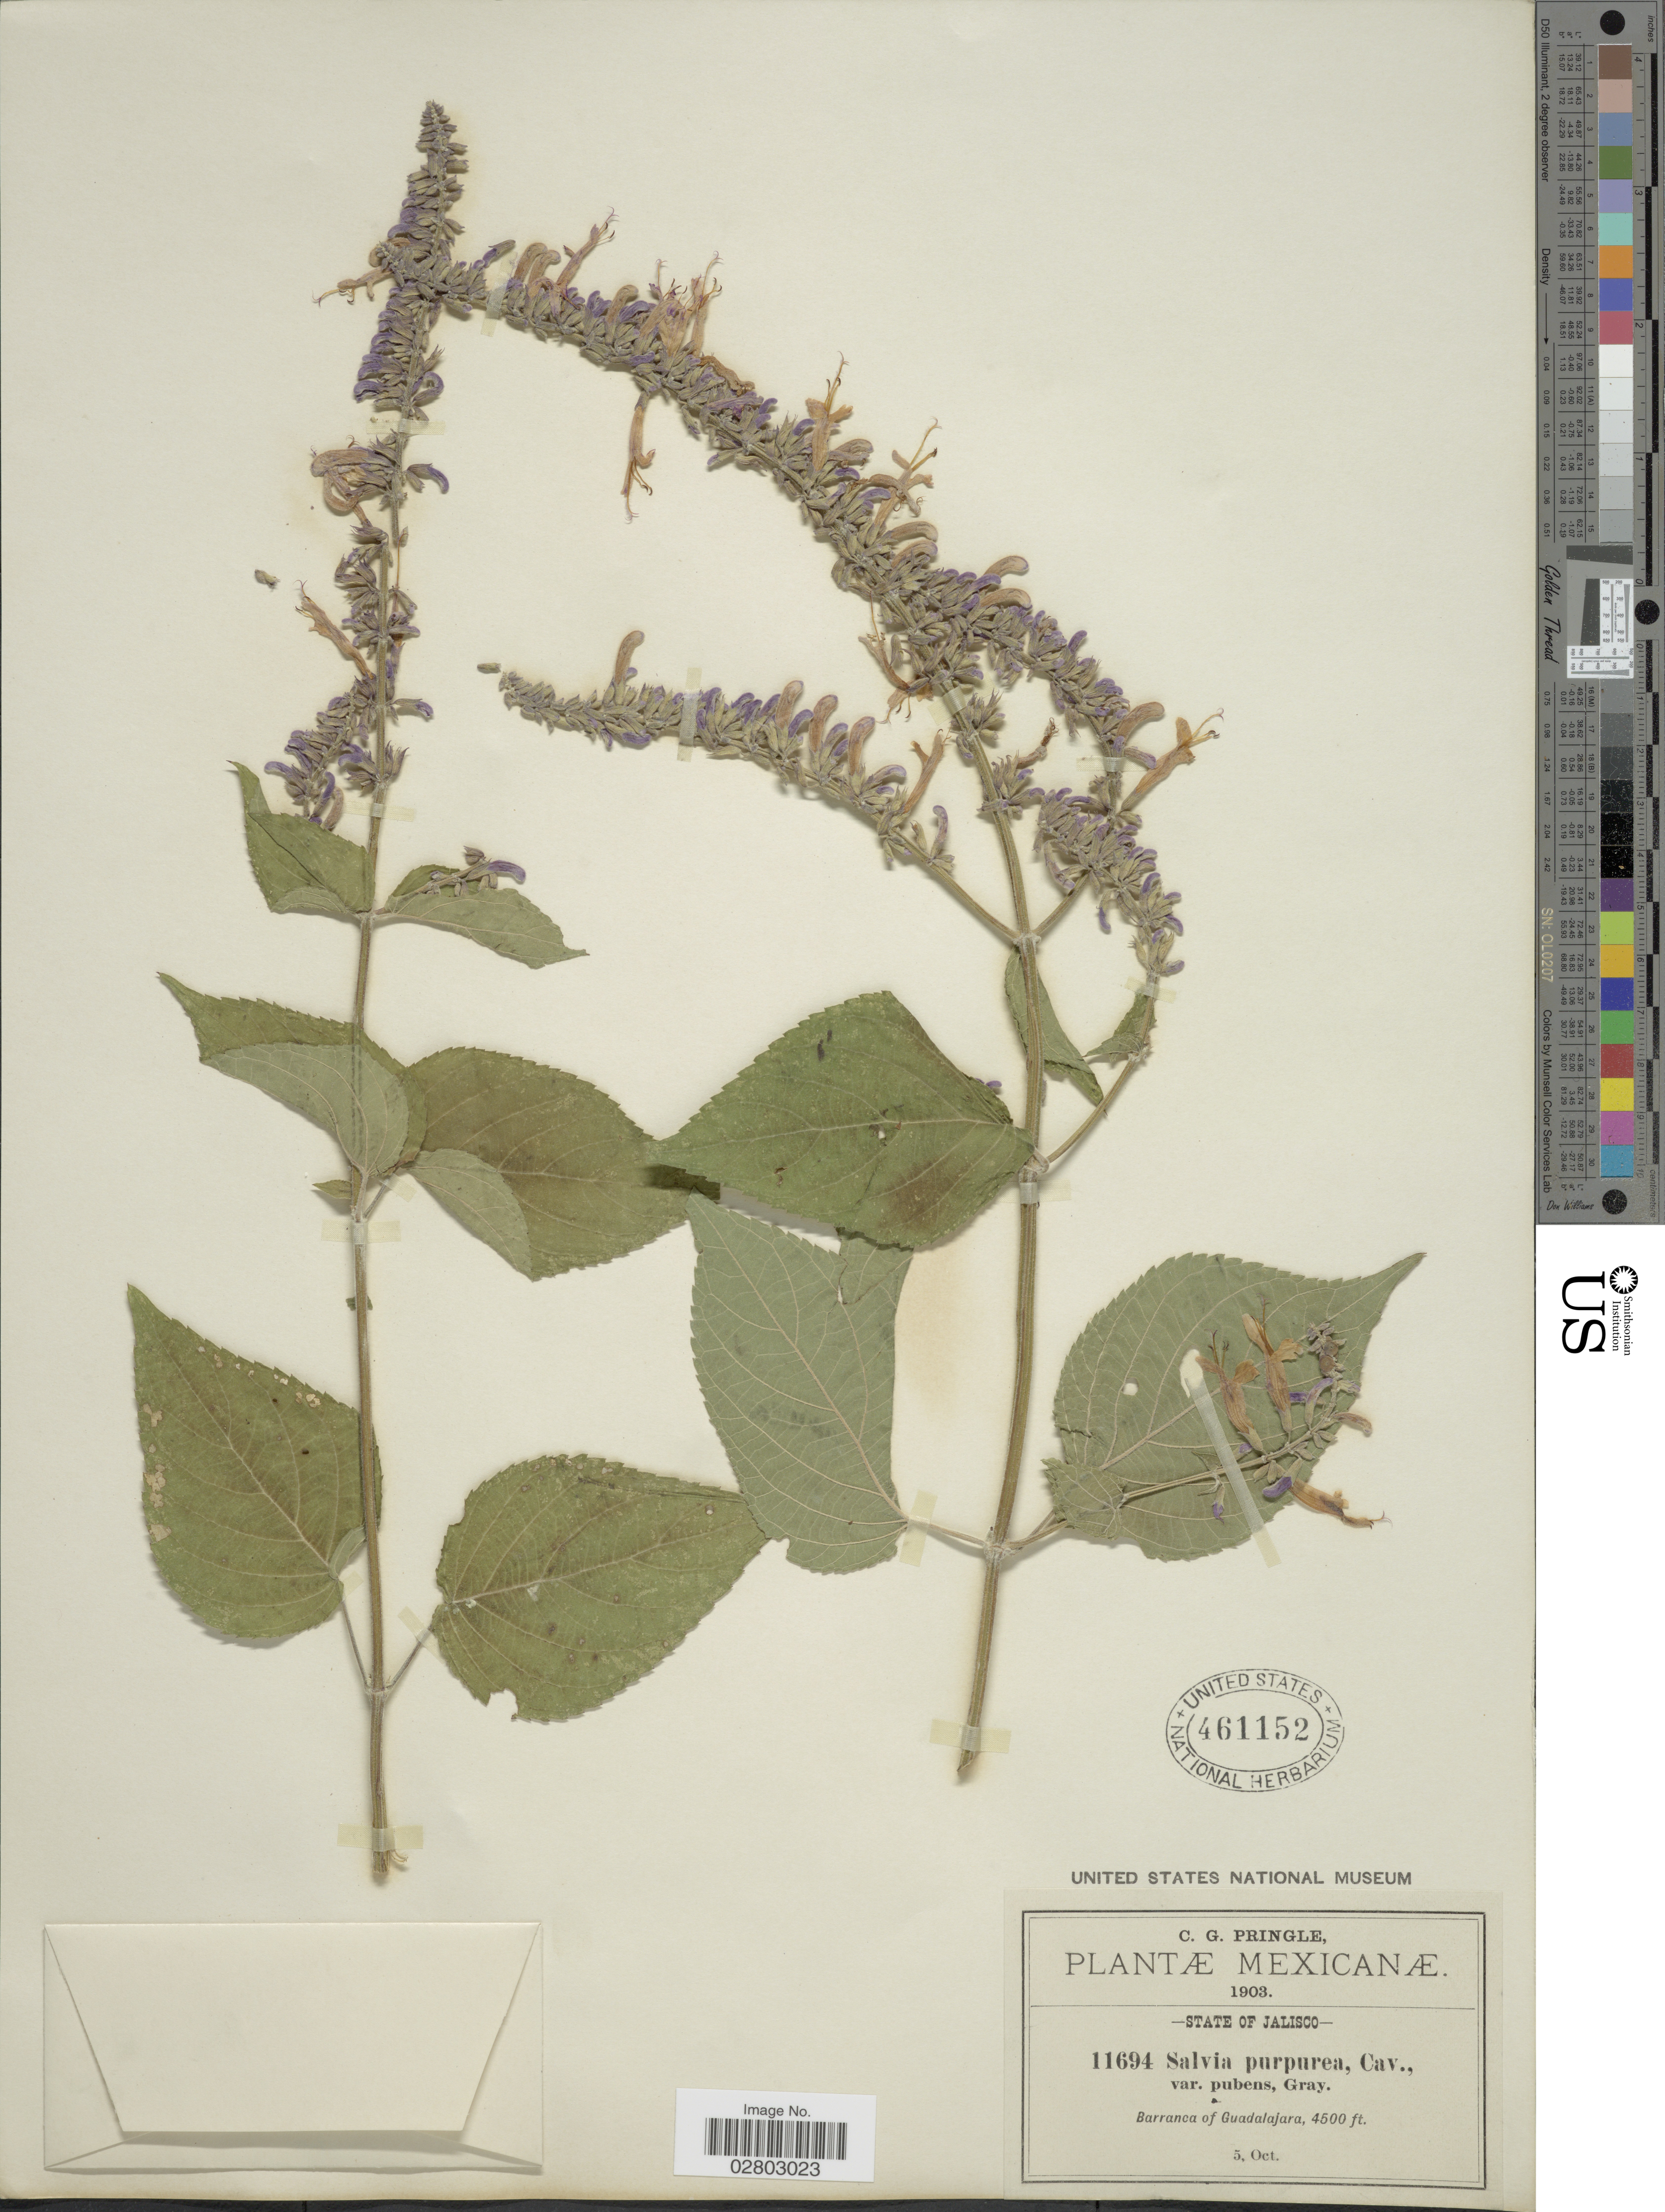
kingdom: Plantae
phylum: Tracheophyta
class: Magnoliopsida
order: Lamiales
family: Lamiaceae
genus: Salvia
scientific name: Salvia purpurea var. pubens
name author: A. Gray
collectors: C. G. Pringle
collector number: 11694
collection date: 1903-10-05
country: Mexico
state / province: Jalisco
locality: State of Jalisco, Barranca of Guadalajara.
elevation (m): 1372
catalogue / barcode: US 461152